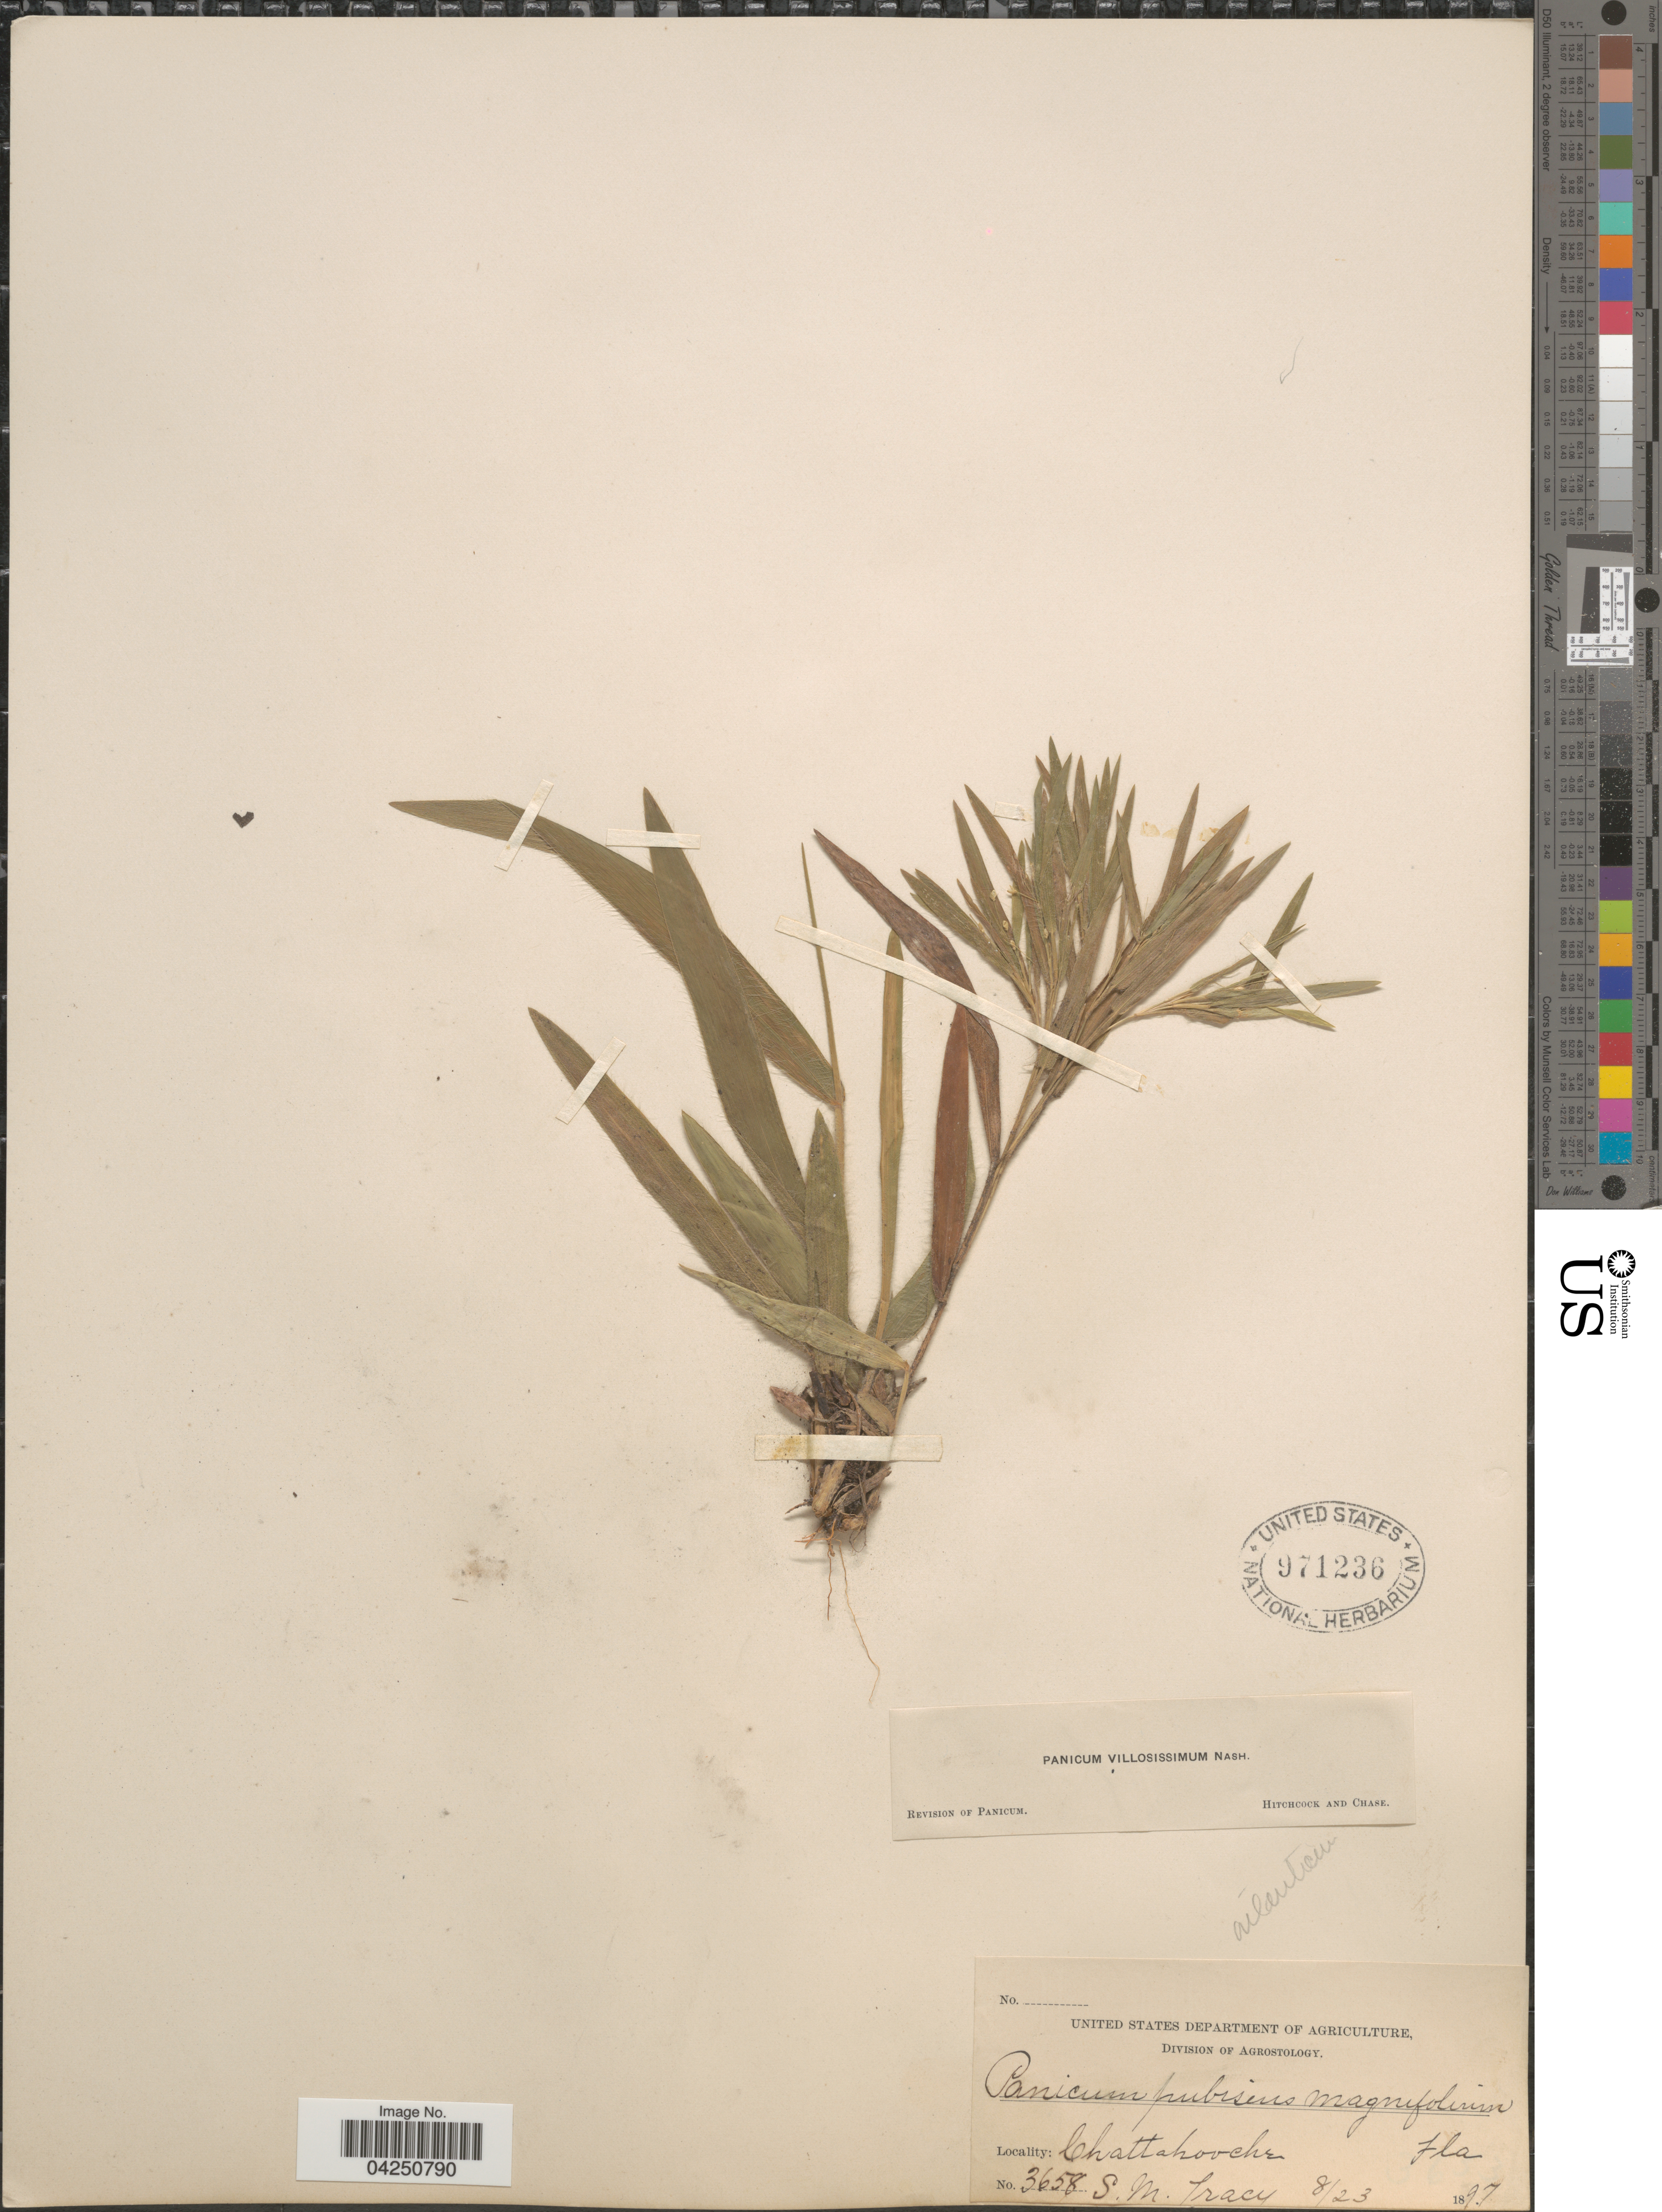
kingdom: Plantae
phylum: Tracheophyta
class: Liliopsida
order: Poales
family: Poaceae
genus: Dichanthelium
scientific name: Dichanthelium acuminatum var. acuminatum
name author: (Sw.) Gould & C.A. Clark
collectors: S. M. Tracy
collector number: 3658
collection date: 1897-08-23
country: United States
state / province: Florida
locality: Chattohoochee.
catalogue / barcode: US 971236